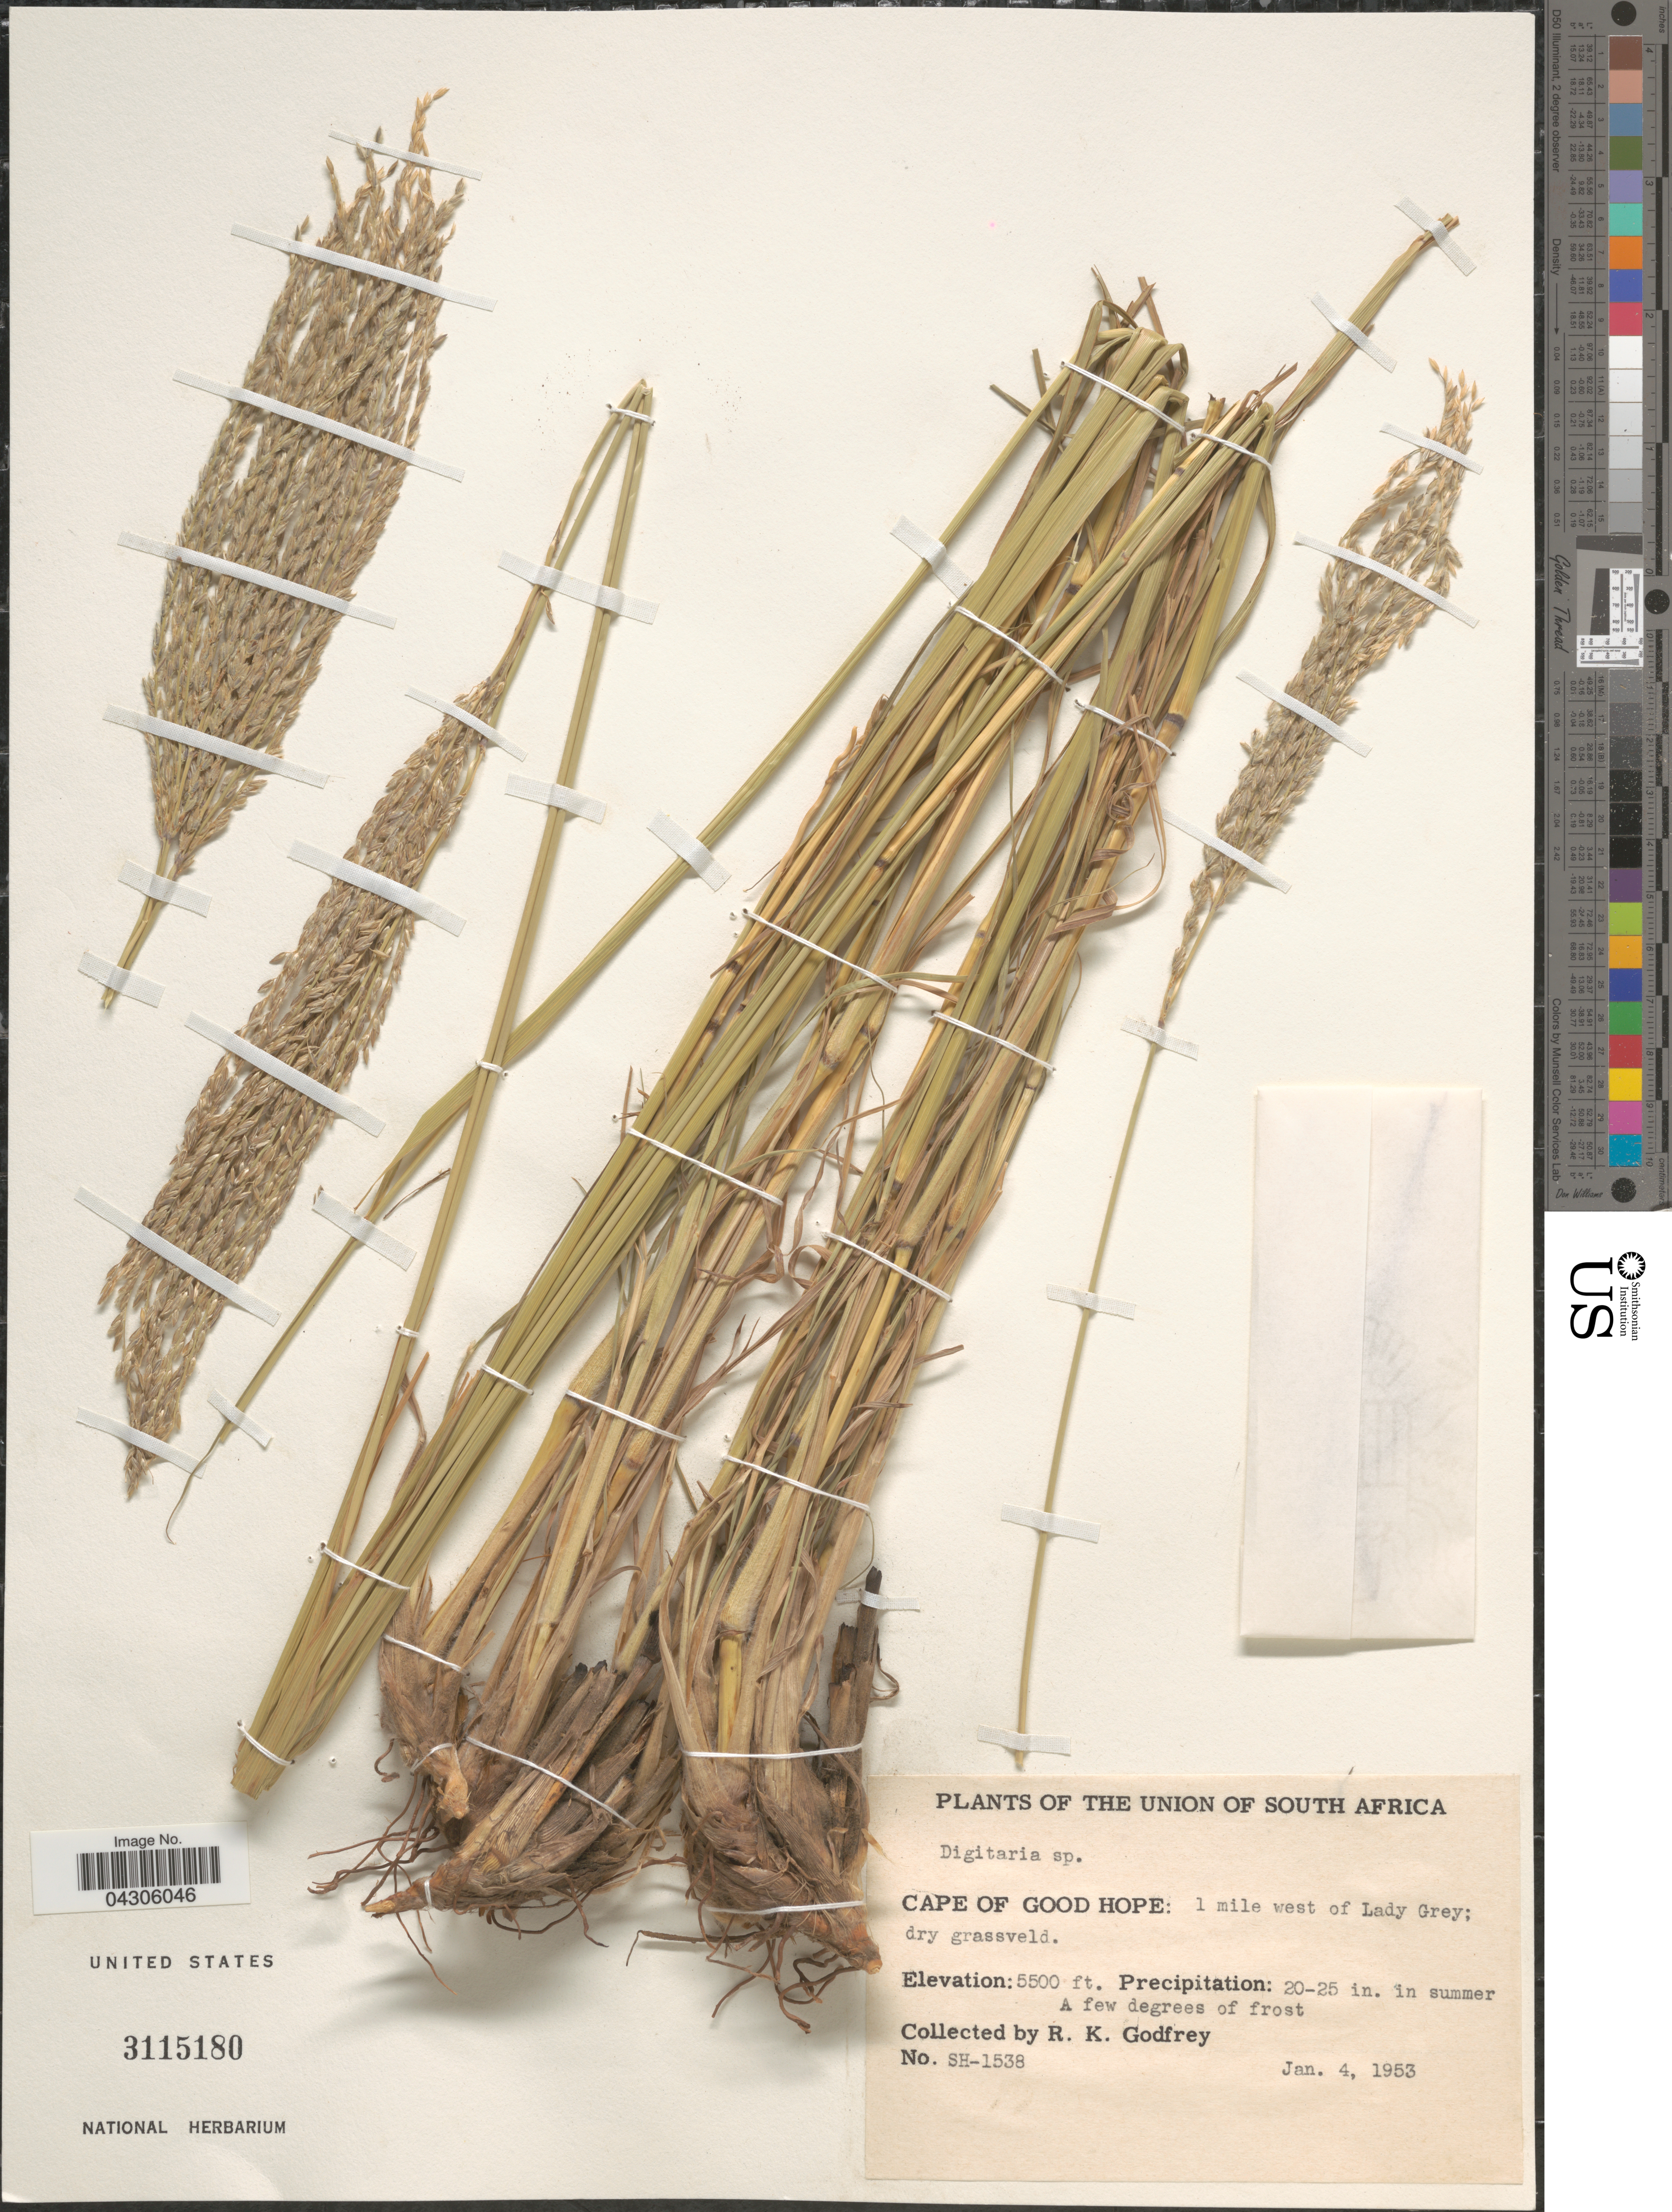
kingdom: Plantae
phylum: Tracheophyta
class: Liliopsida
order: Poales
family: Poaceae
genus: Digitaria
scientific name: Digitaria sp.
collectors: R. K. Godfrey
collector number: SH-1538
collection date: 1953-01-04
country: South Africa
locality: Union of South Africa. Cape of Good Hope: 1 mile west of Lady Grey; dry grassveld.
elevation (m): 1676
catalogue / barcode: US 3115180